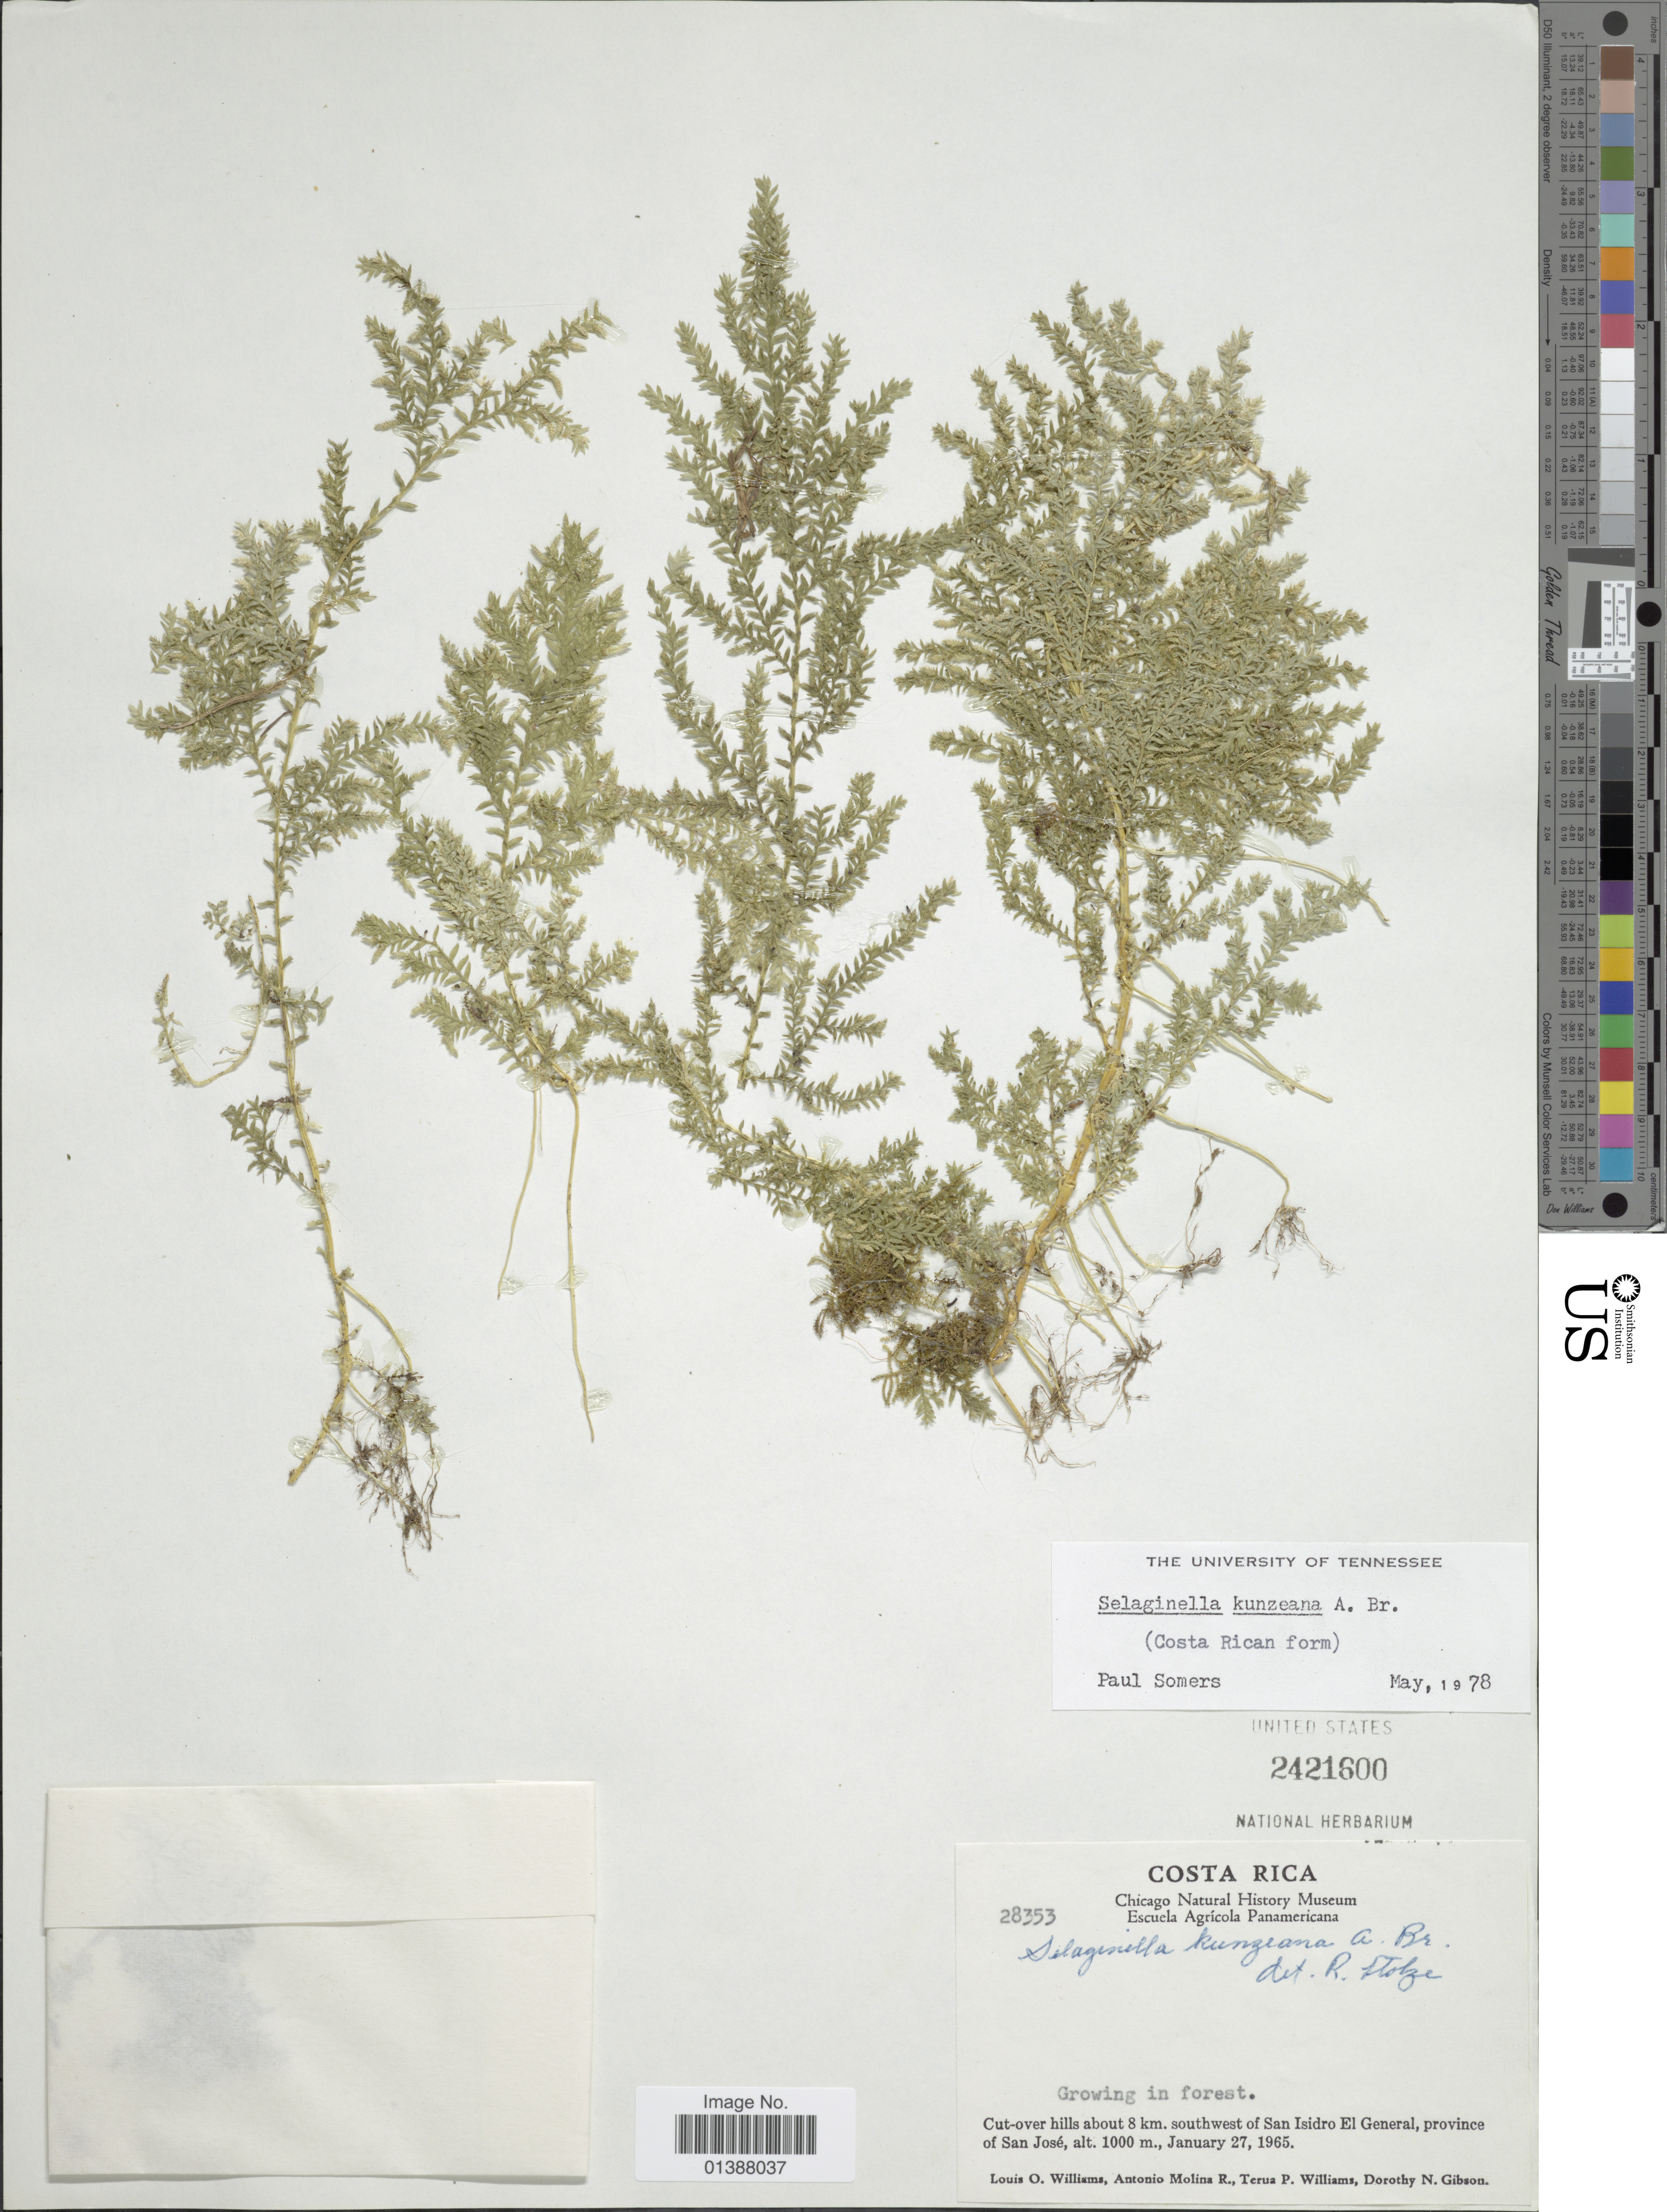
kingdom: Plantae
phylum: Tracheophyta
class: Lycopodiopsida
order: Selaginellales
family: Selaginellaceae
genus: Selaginella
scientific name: Selaginella kunzeana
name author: A. Br.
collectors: L. O. Williams, A. Molina R., T. P. Williams & D. N. Gibson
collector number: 28353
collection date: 1965-01-27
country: Costa Rica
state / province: San José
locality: Cut-over hills about 8 km. southwest of San Isidro El General, province of San José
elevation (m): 1000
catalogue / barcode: US 2421600